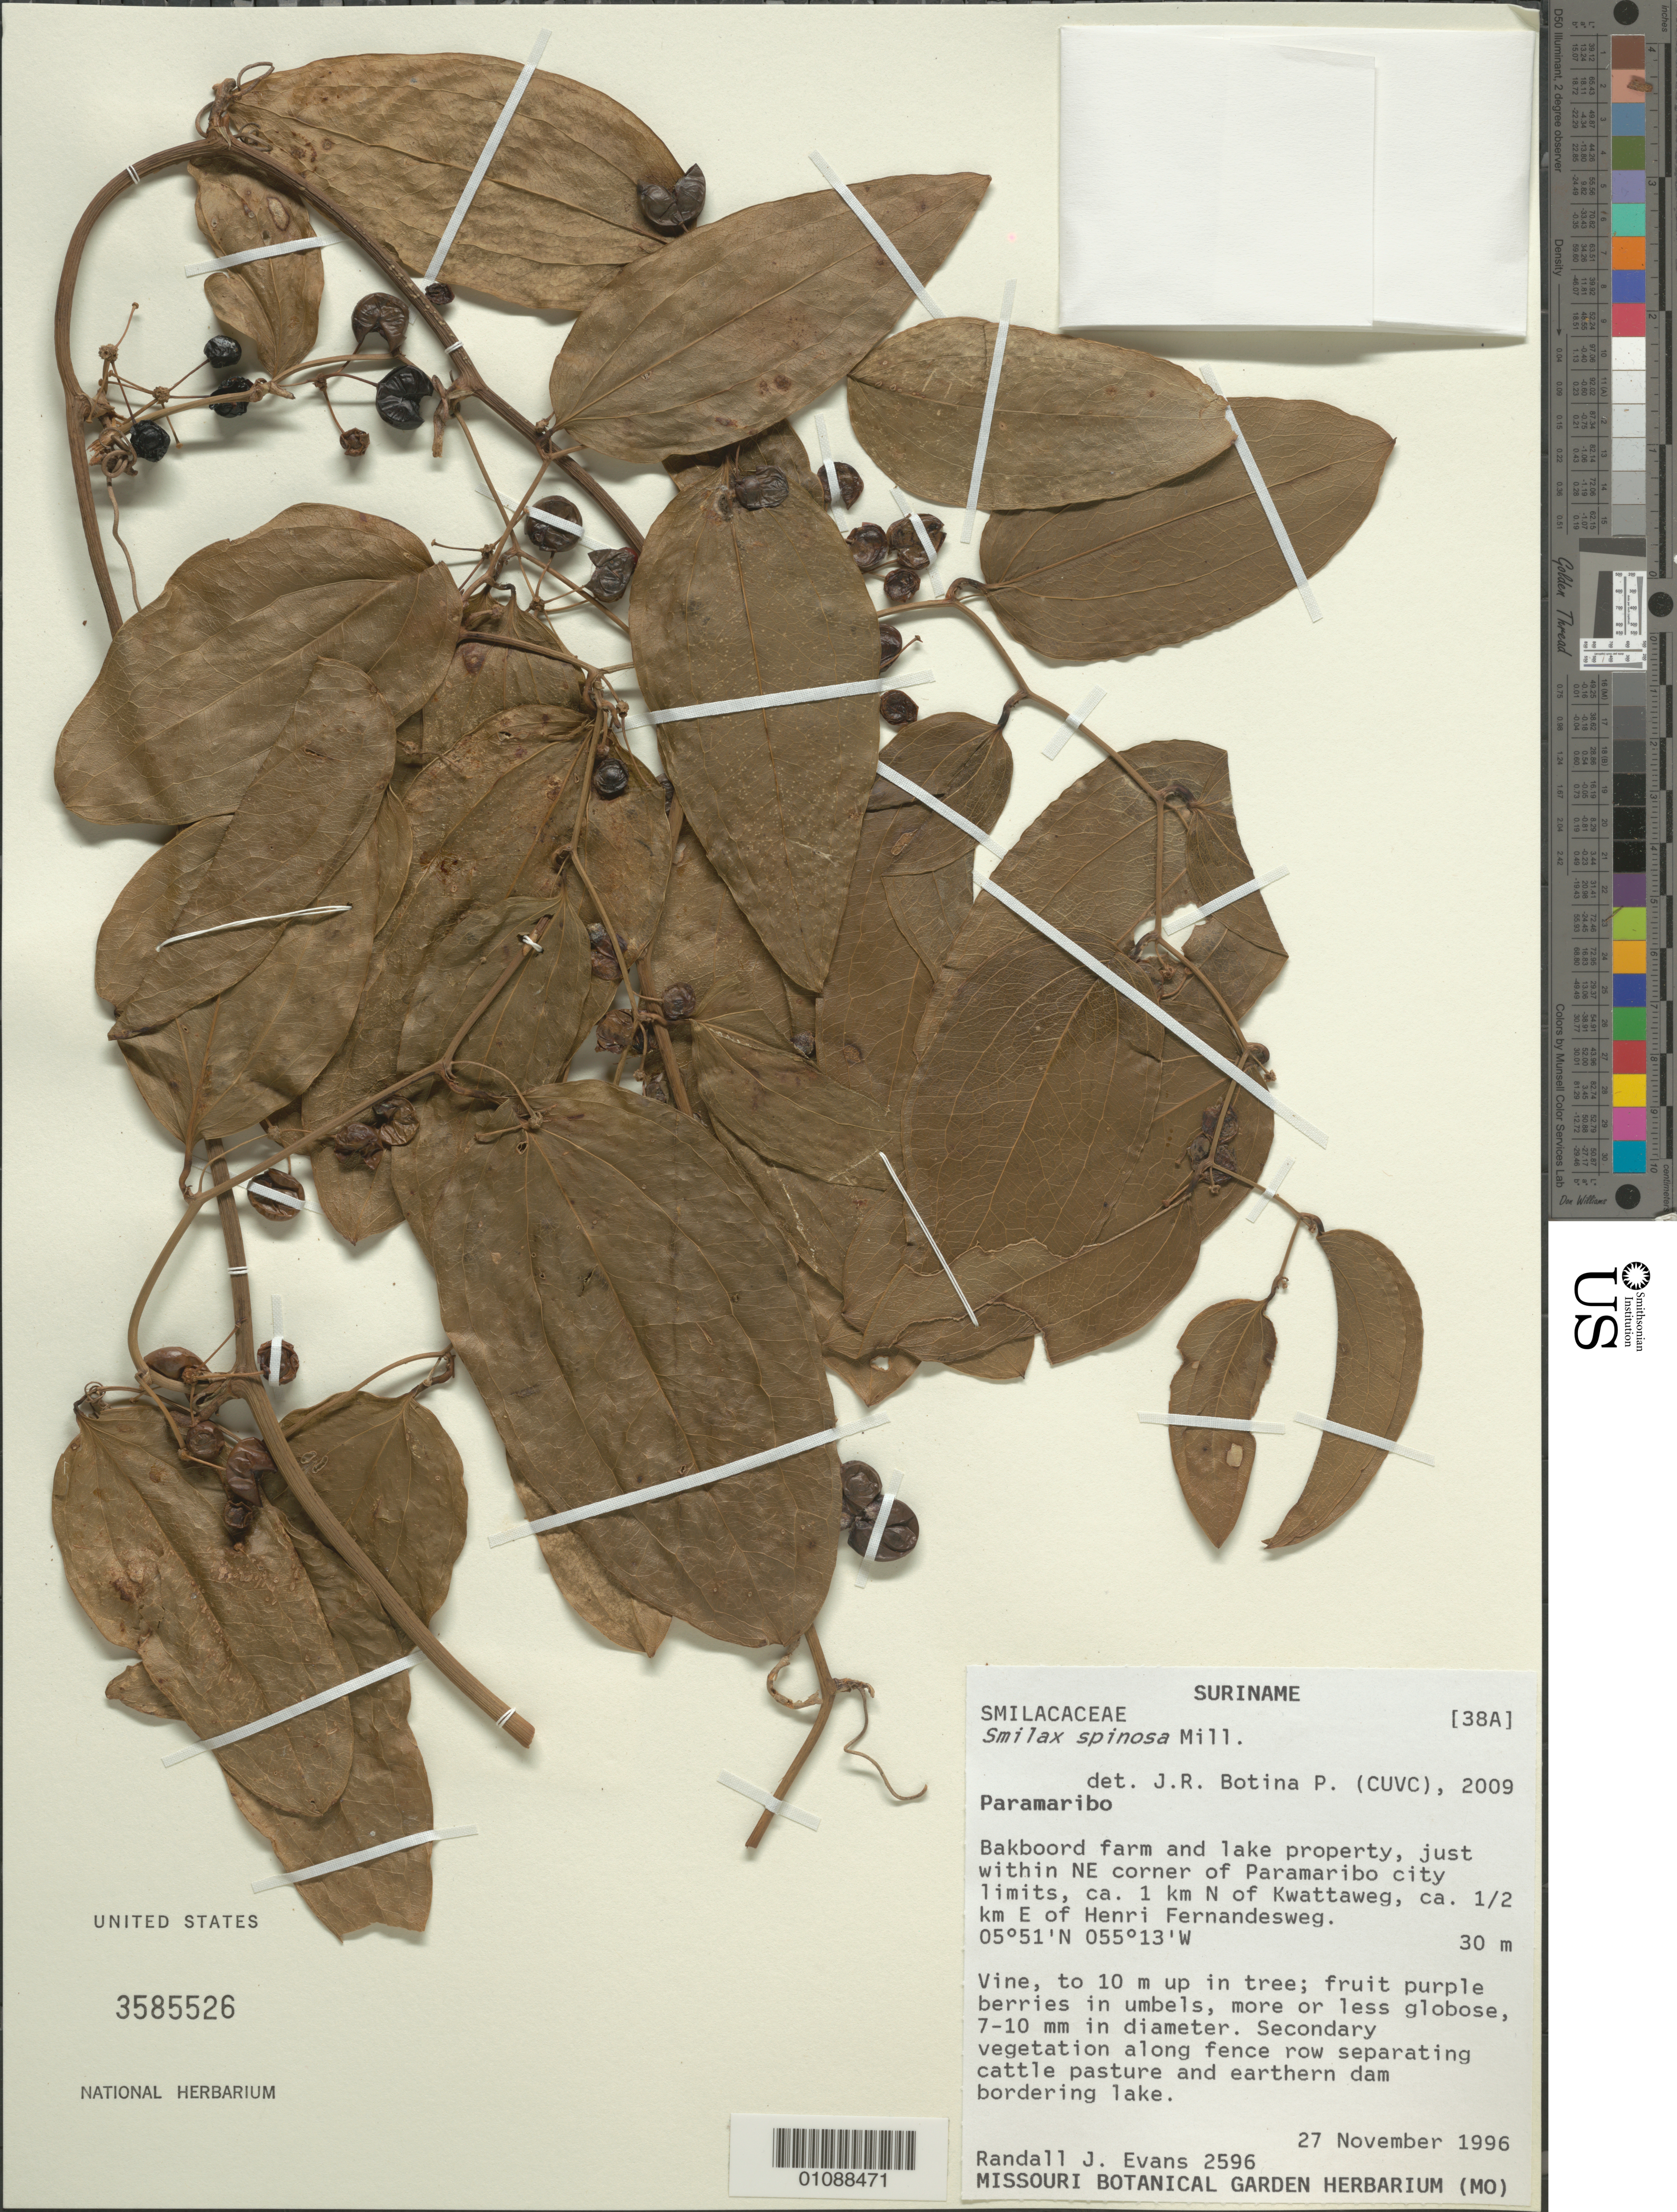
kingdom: Plantae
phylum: Tracheophyta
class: Liliopsida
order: Liliales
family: Smilacaceae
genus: Smilax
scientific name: Smilax spinosa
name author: Mill.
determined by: Botina-P., J. R.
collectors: R. Evans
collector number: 2596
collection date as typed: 27-Nov-96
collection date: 1996-11-27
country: Suriname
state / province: Paramaribo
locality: Bakboord farm and lake property, just within NE corner of Paramaribo city limits, ca. 1 km N of Kwattaweg, ca 1/2 km E of Henri Fernandesweg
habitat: Secondary vegetation along fence row separating cattle pasture and earthen dam bordering lake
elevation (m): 30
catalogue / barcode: US 3585526